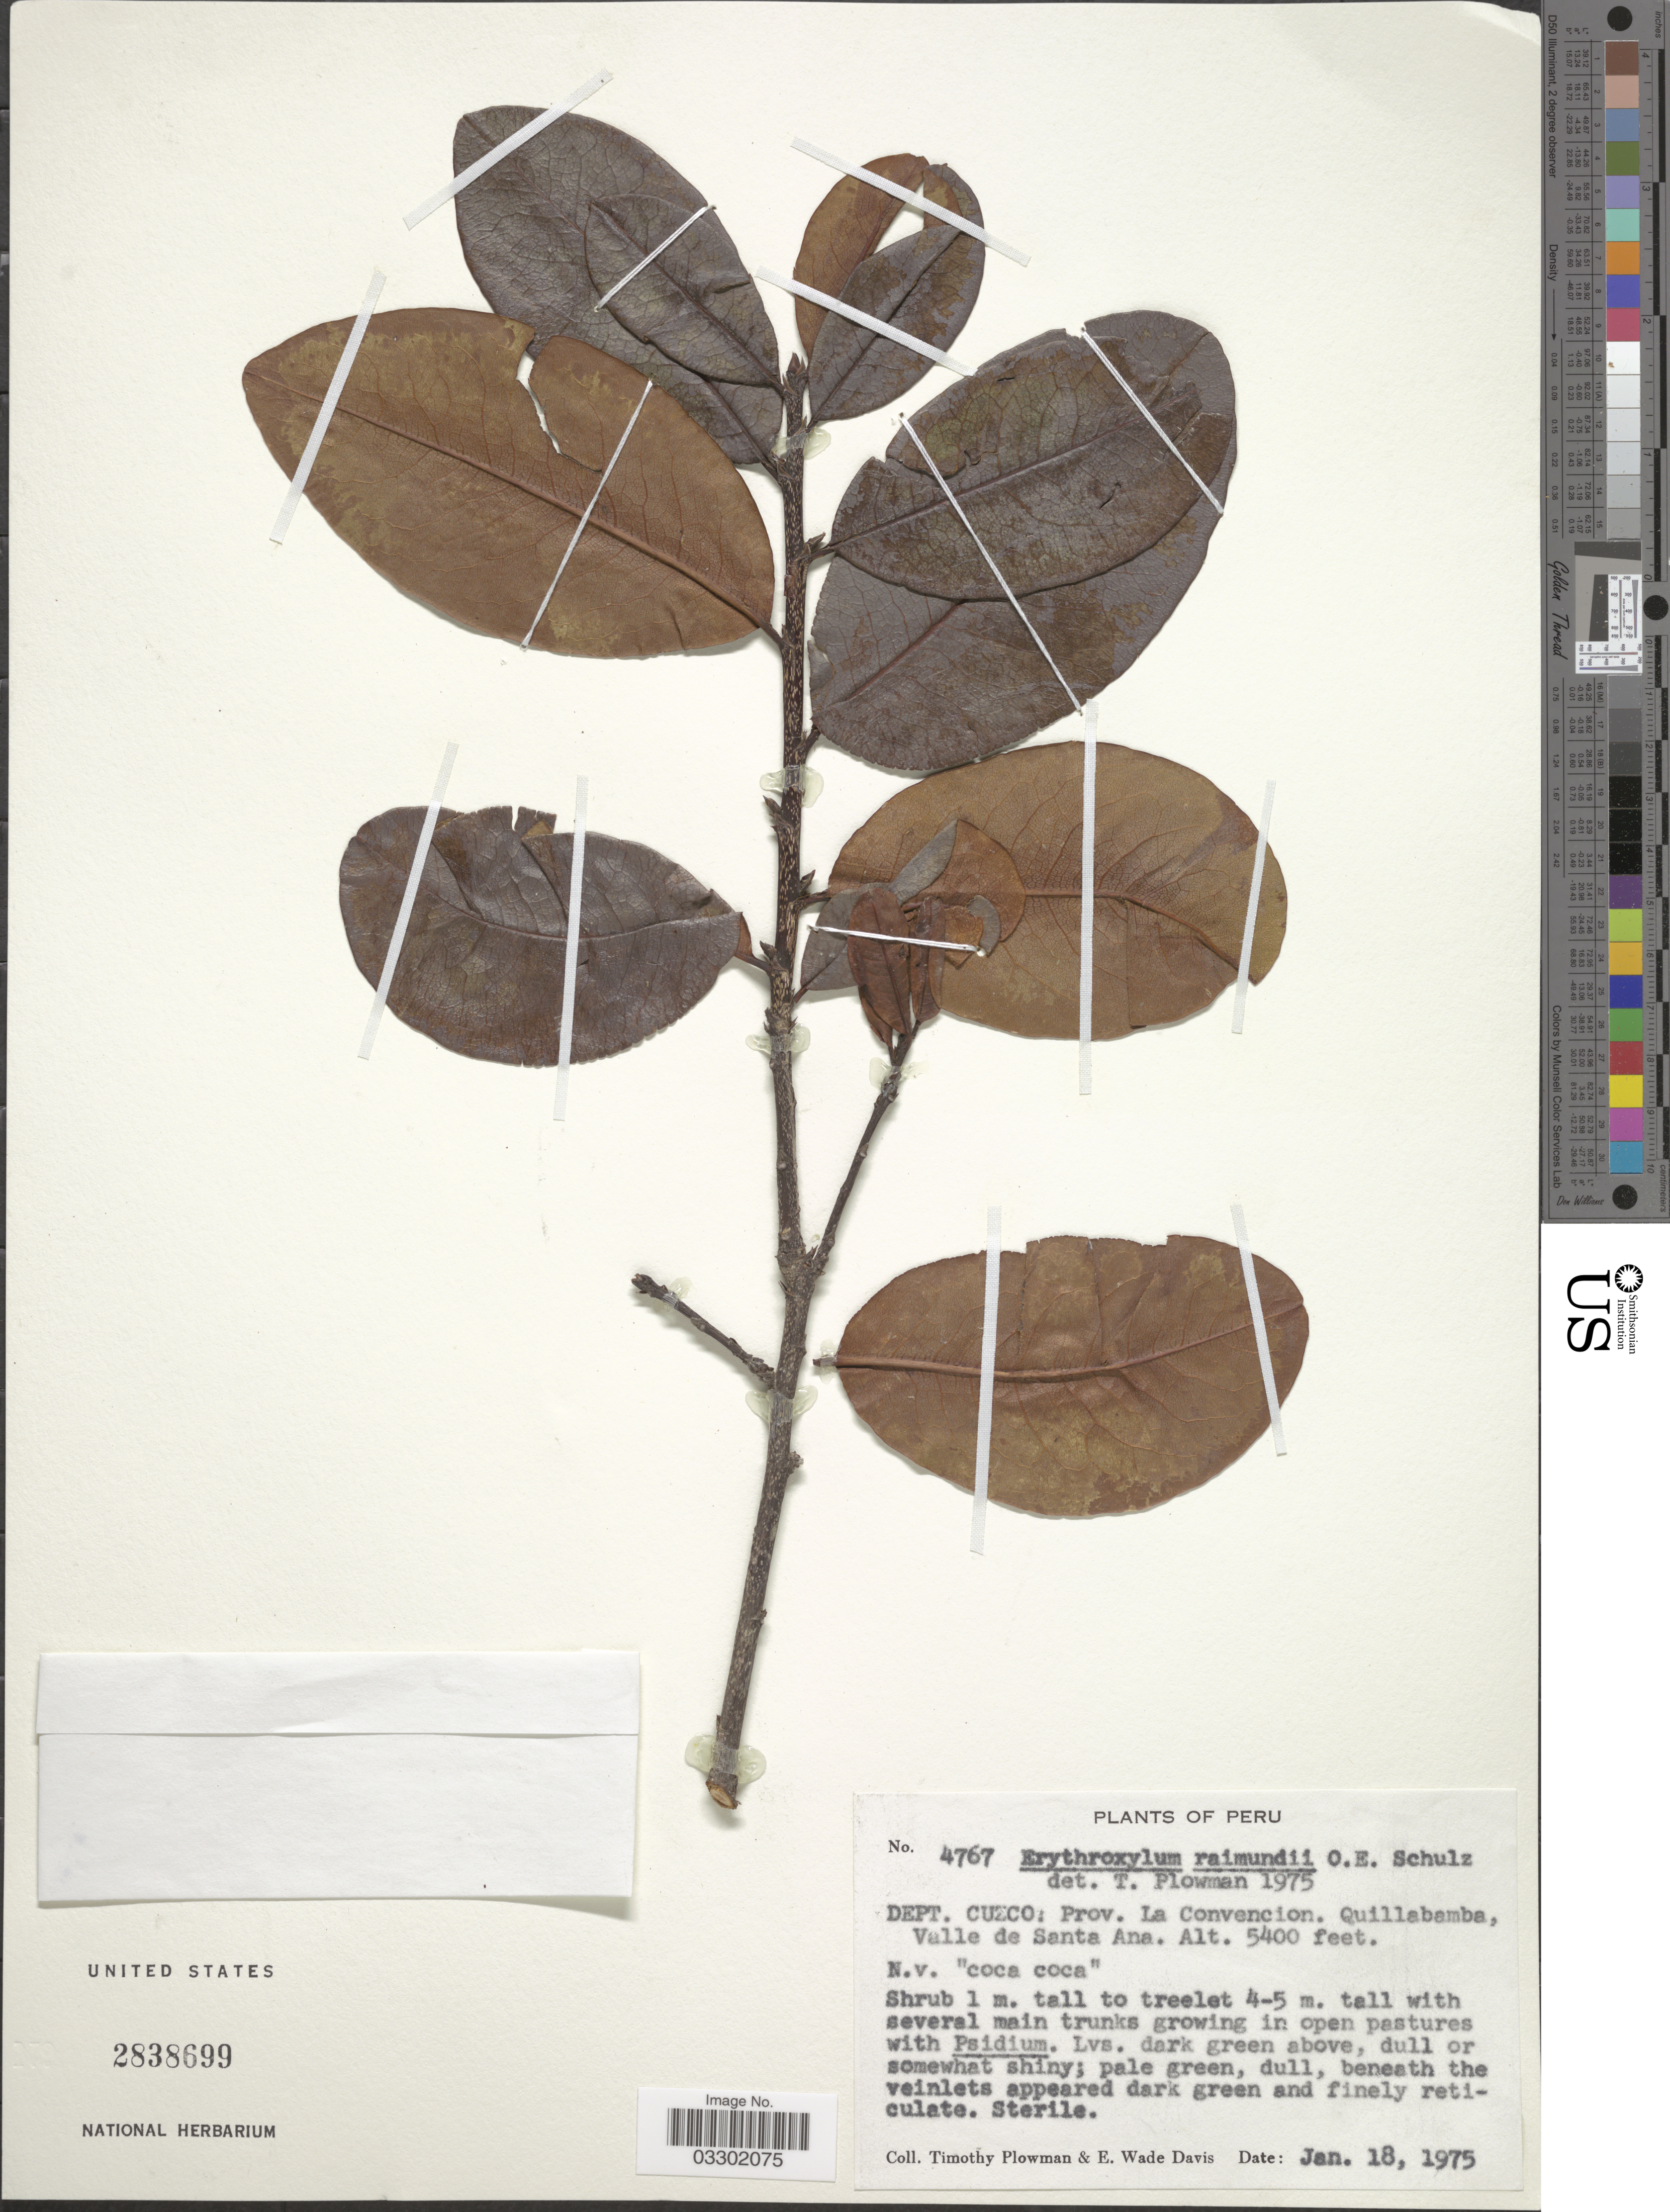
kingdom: Plantae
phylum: Tracheophyta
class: Magnoliopsida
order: Malpighiales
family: Erythroxylaceae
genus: Erythroxylum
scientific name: Erythroxylum raimondii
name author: O.E. Schulz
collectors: T. Plowman & E. W. Davis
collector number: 4767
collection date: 1975-01-18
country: Peru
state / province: Cusco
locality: Dept. Cuzco: Prov. La Convencion. Quillabamba. Valle de Santa Ana.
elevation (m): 1646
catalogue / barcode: US 2838699